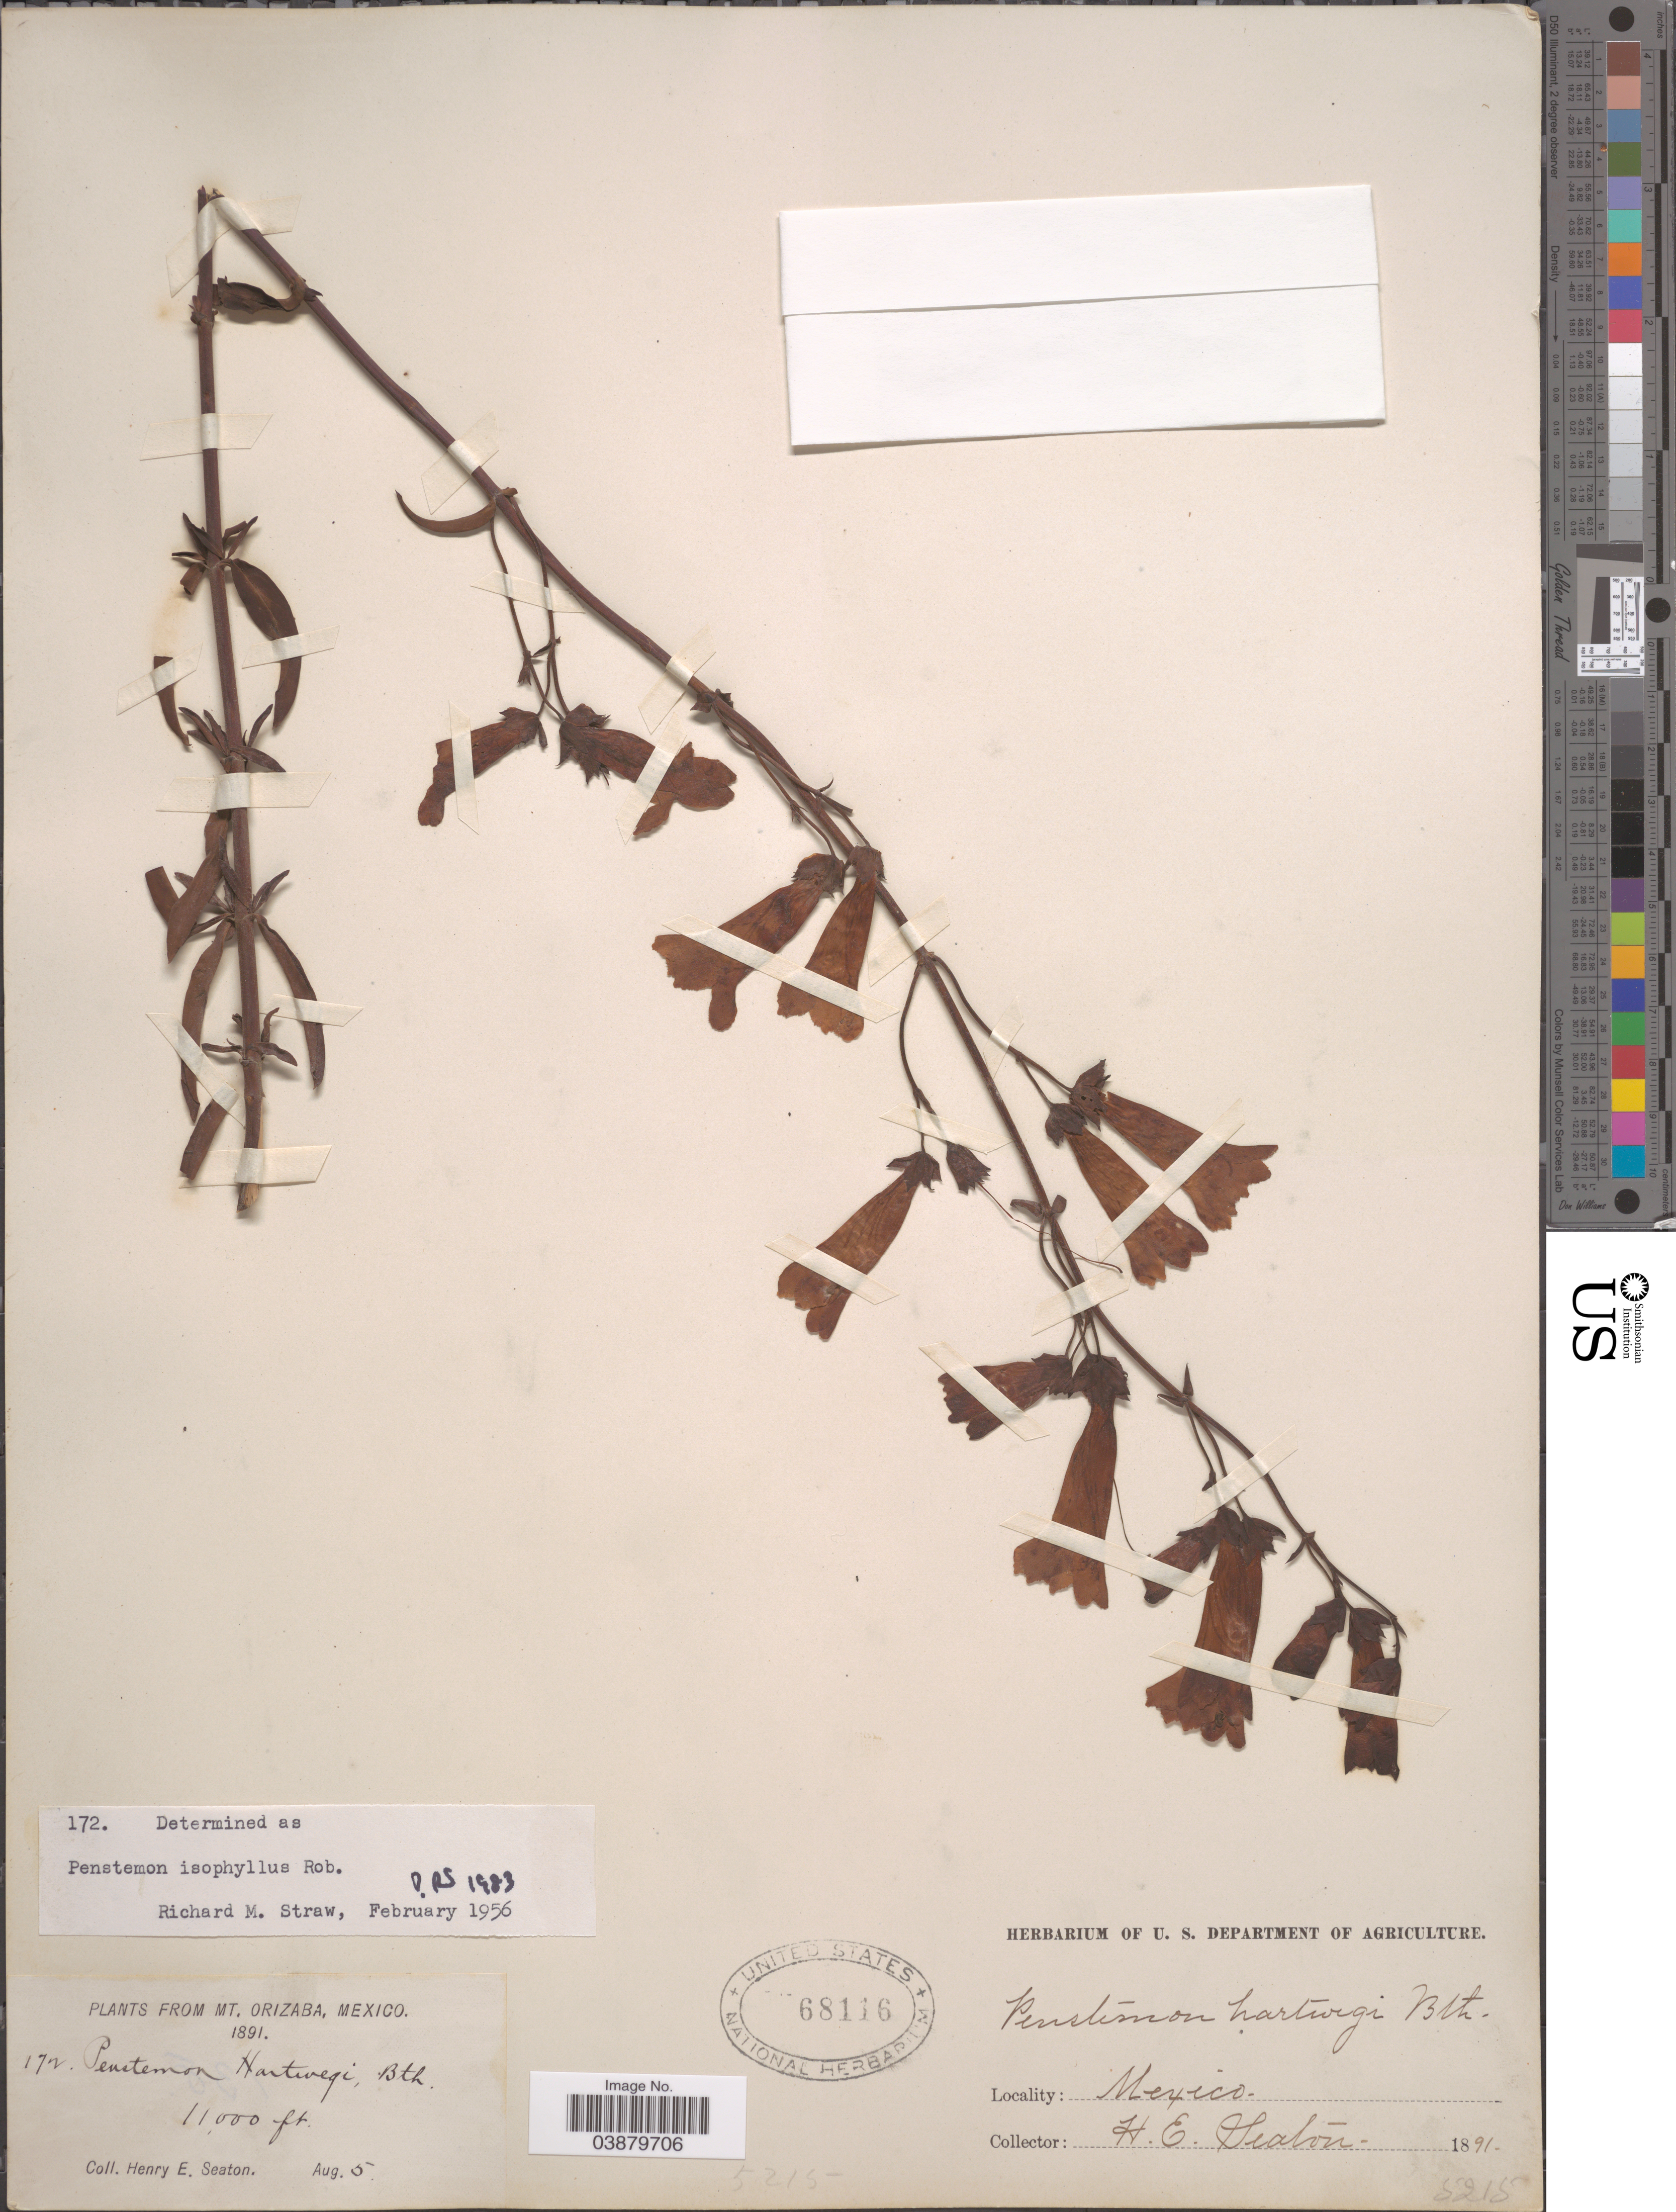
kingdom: Plantae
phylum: Tracheophyta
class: Magnoliopsida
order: Lamiales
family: Plantaginaceae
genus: Penstemon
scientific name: Penstemon isophyllus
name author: B.L. Rob.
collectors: H. E. Seaton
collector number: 172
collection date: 1891-08-05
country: Mexico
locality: From Mt. Orizaba.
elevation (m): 305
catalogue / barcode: US 68116